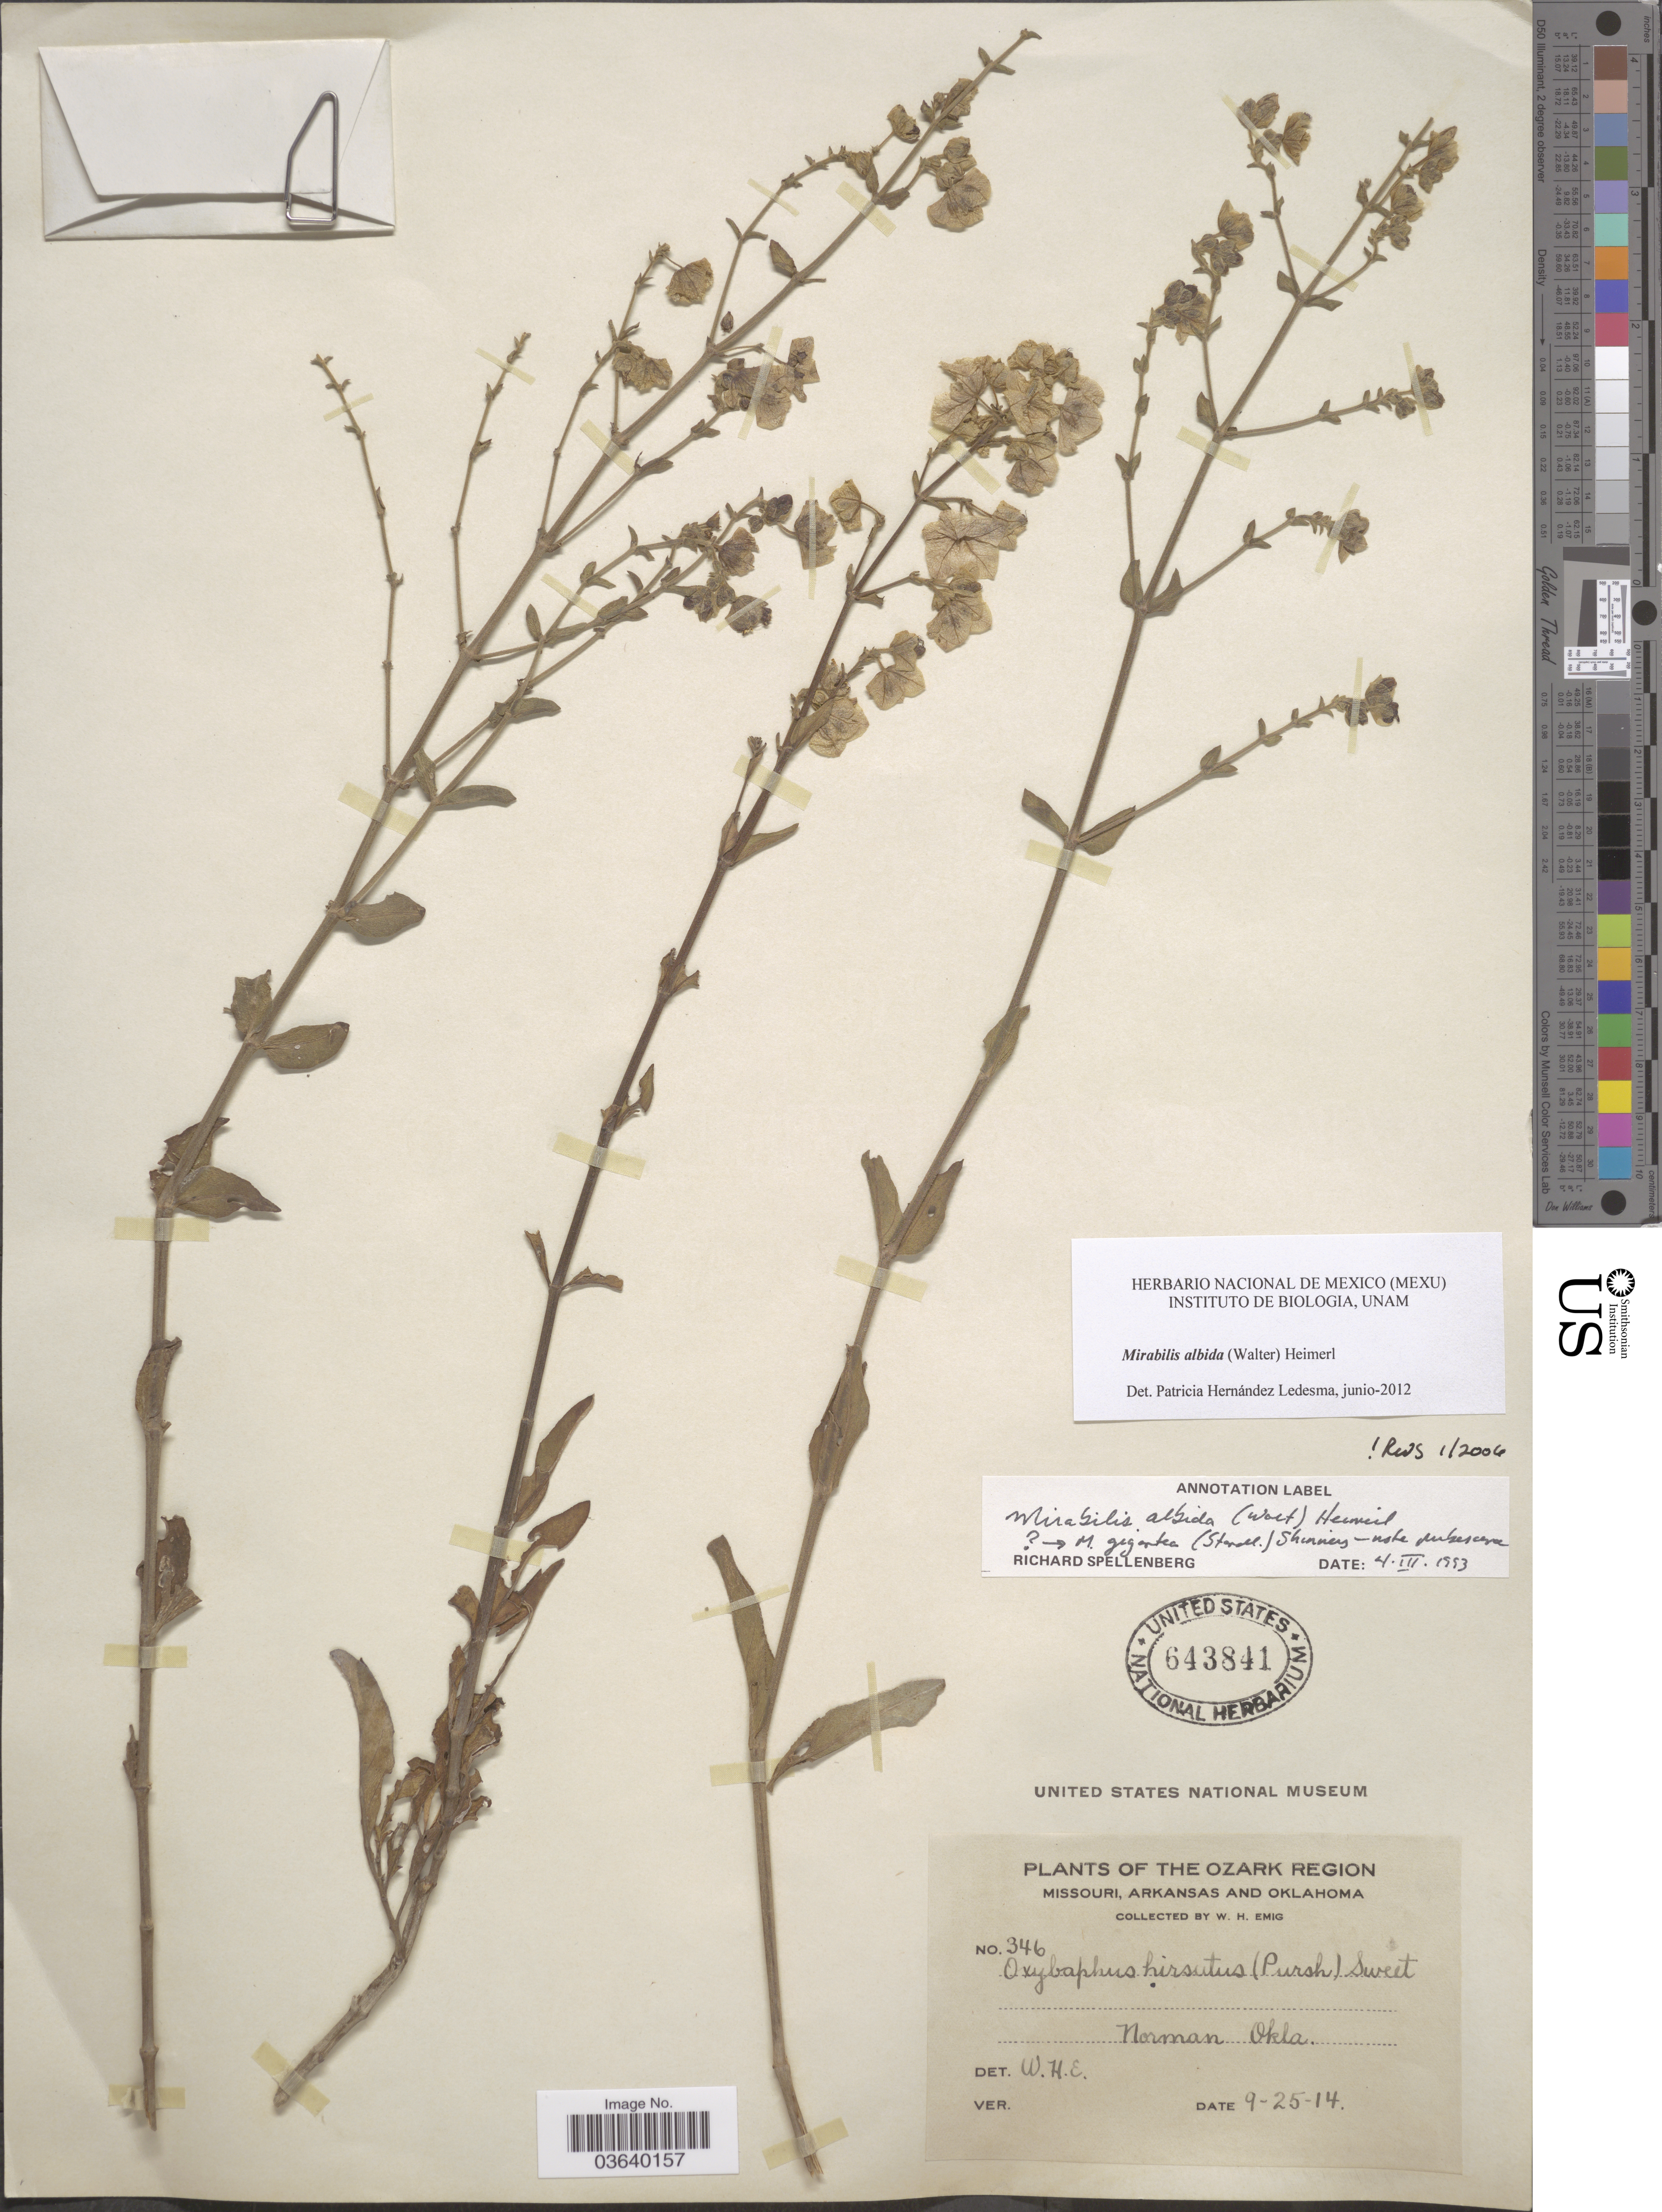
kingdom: Plantae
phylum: Tracheophyta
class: Magnoliopsida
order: Caryophyllales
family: Nyctaginaceae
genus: Mirabilis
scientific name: Mirabilis albida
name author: (Walter) Heimerl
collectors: W. H. Emig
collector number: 346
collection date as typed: Transcribed d/m/y: 25/9/14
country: United States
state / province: Oklahoma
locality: The Ozark Region. Norman.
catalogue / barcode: US 643841